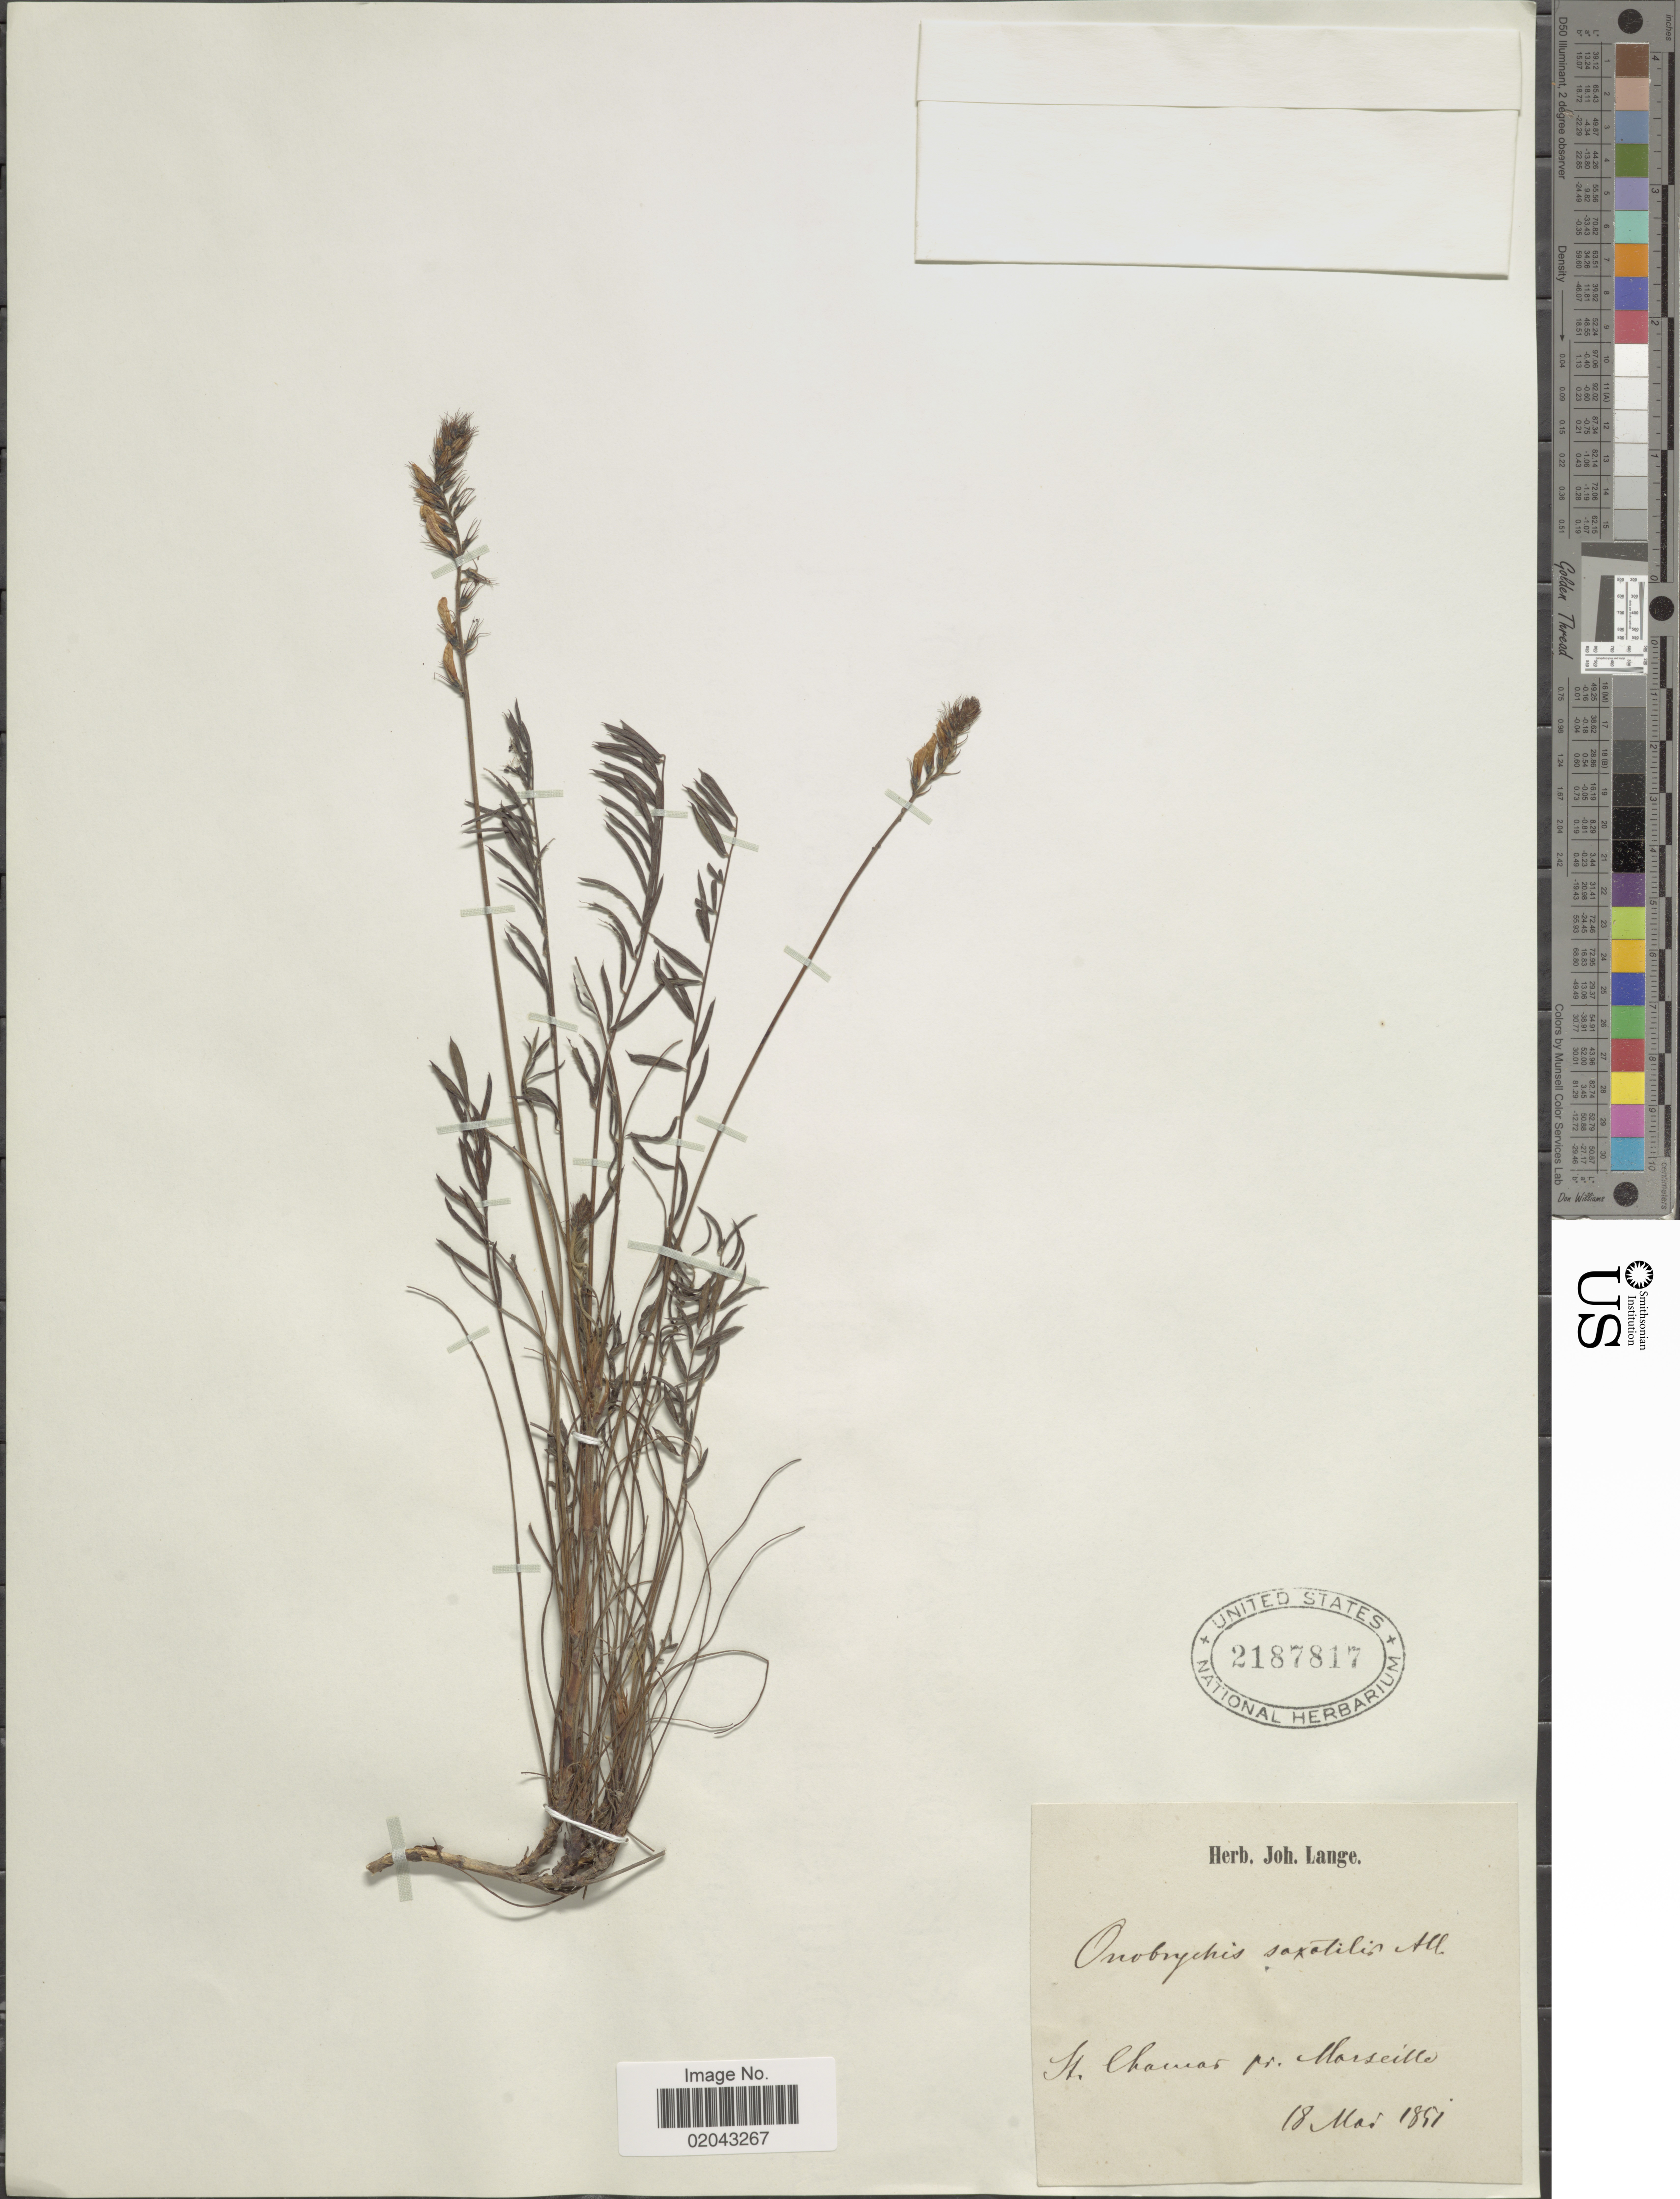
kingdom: Plantae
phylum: Tracheophyta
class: Magnoliopsida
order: Fabales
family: Fabaceae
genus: Onobrychis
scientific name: Onobrychis saxatilis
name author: Lam.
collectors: ex herb. Joh. Lange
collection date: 1851-05-18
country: France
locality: St. Chamas pr. marseille.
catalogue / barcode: US 2187817